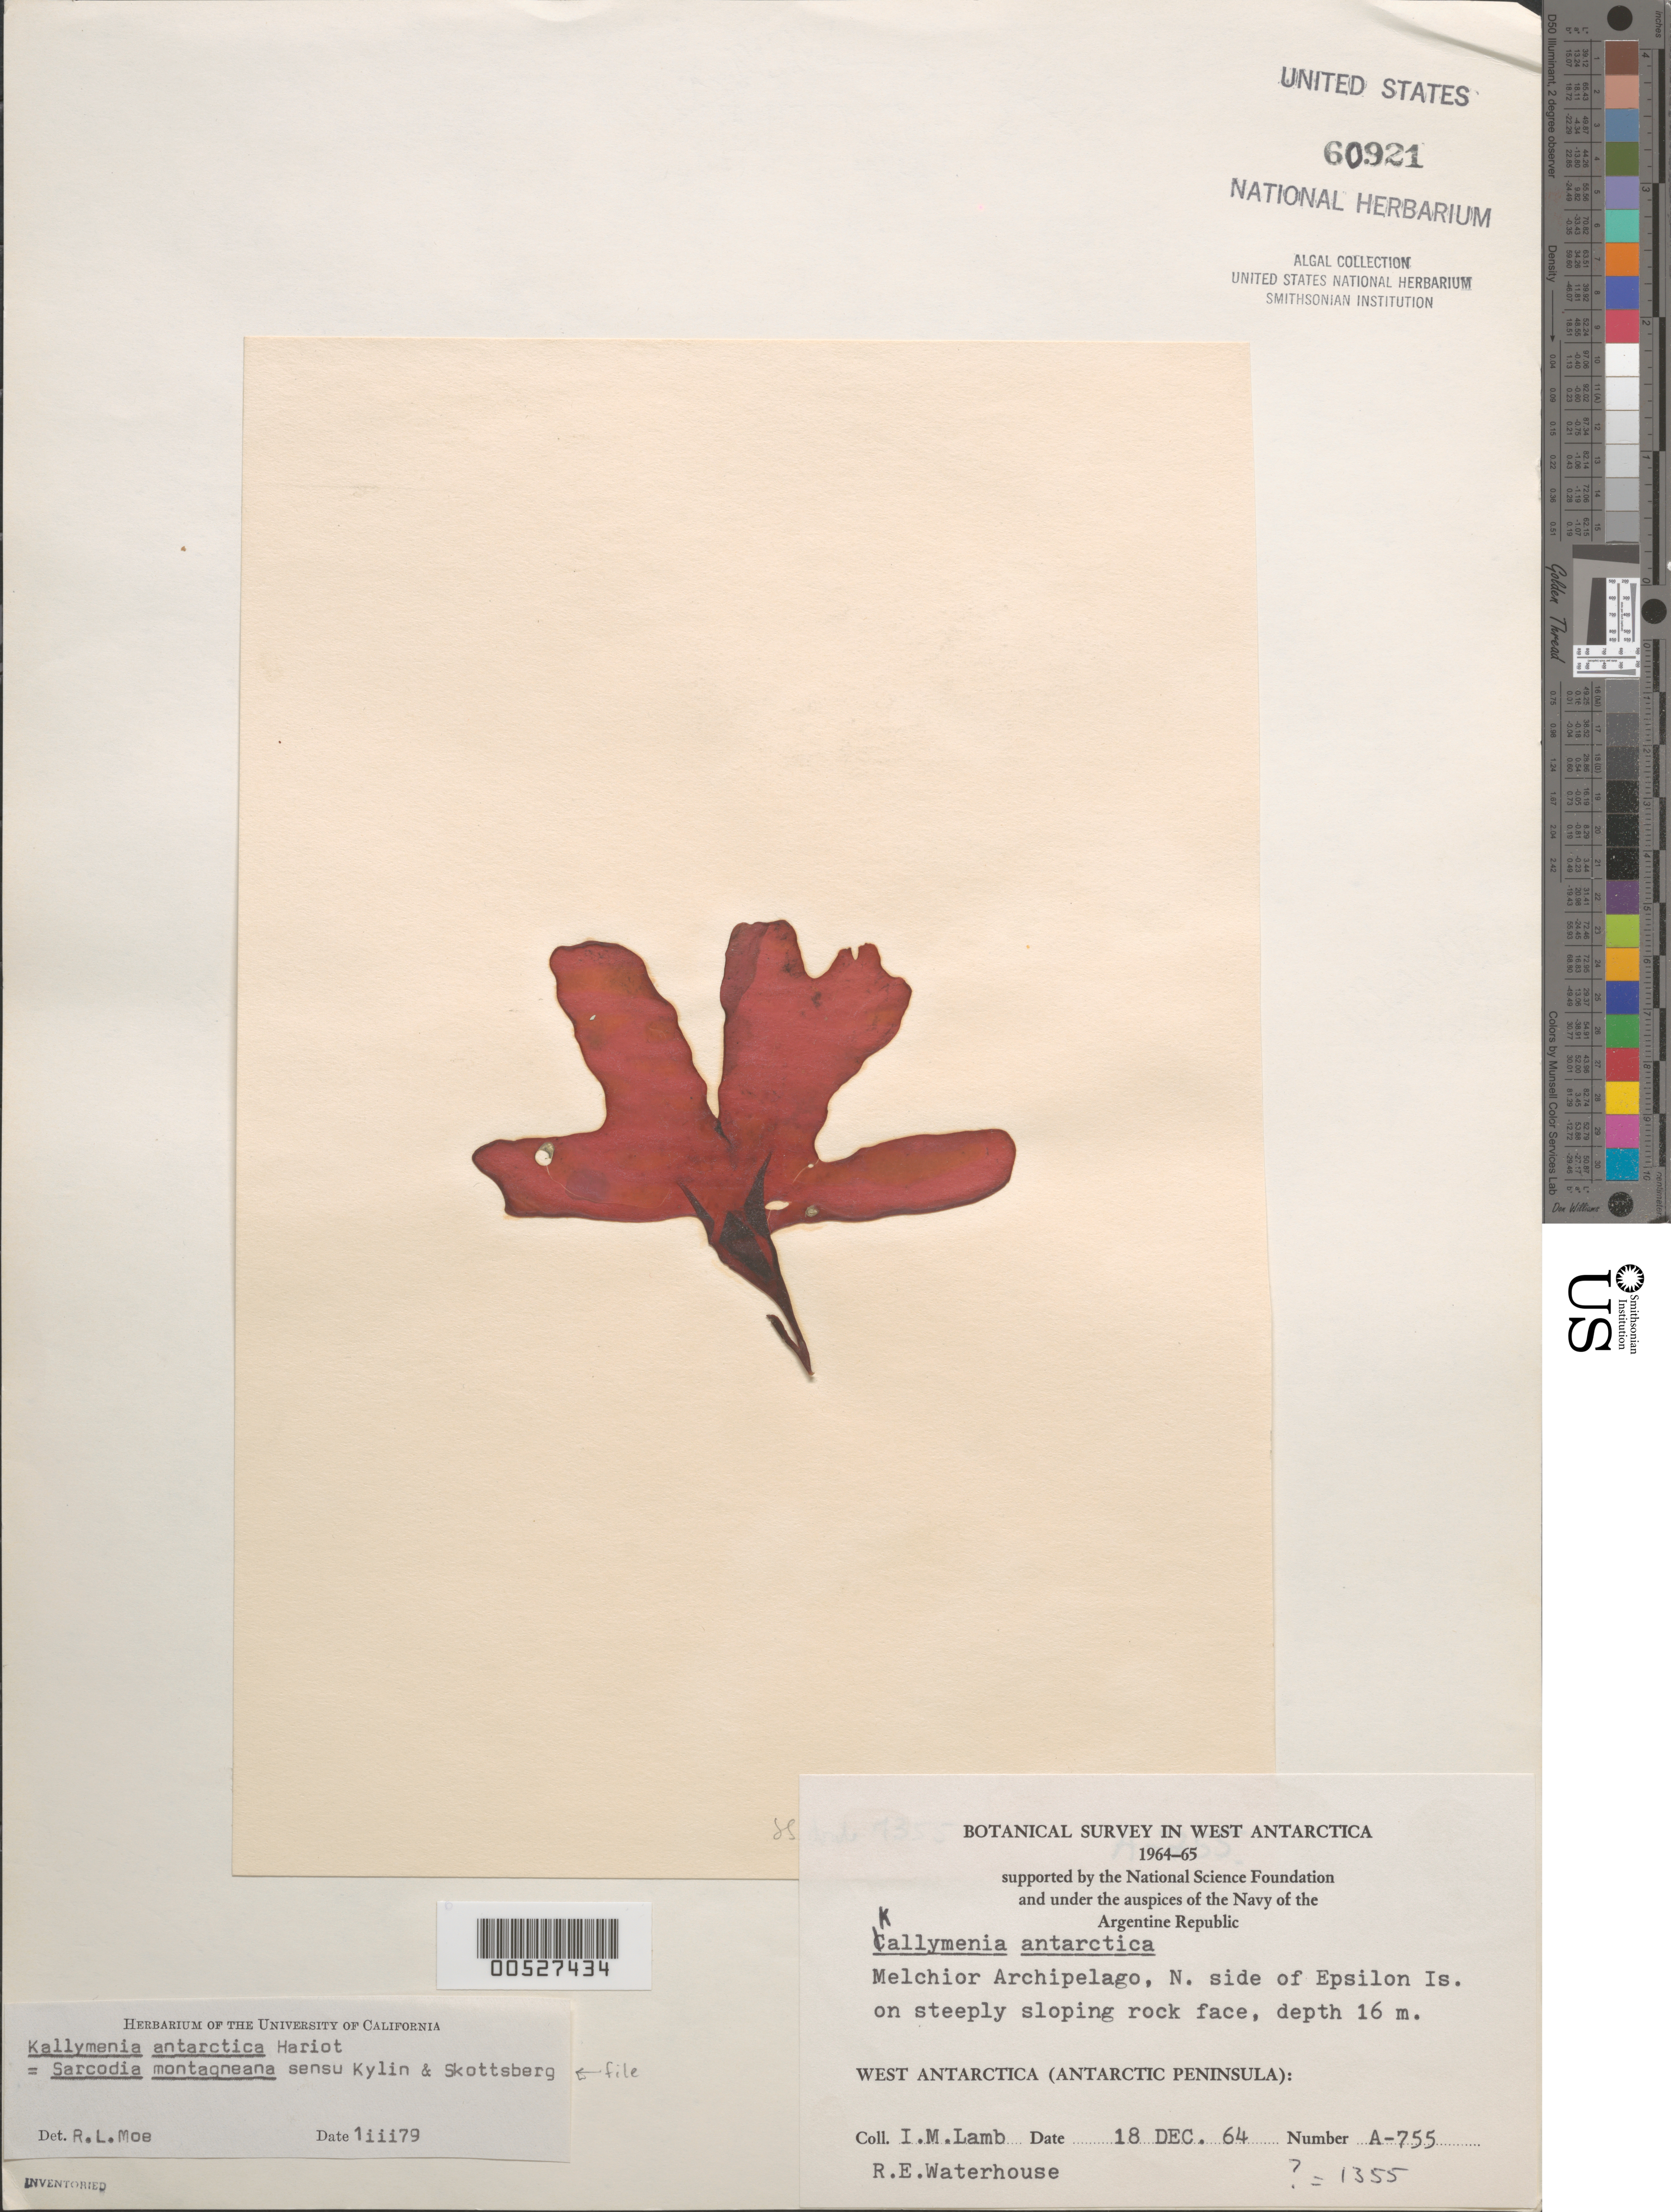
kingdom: Plantae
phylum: Rhodophyta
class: Florideophyceae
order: Gigartinales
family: Sarcodiaceae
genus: Sarcodia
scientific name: Sarcodia montagneana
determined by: Moe, R. L.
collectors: I. M. Lamb & R. Waterhouse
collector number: A-755 (1355)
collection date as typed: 18 Dec 1964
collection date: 1964-12-18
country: Antarctica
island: Epsilon Island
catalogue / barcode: US 60921